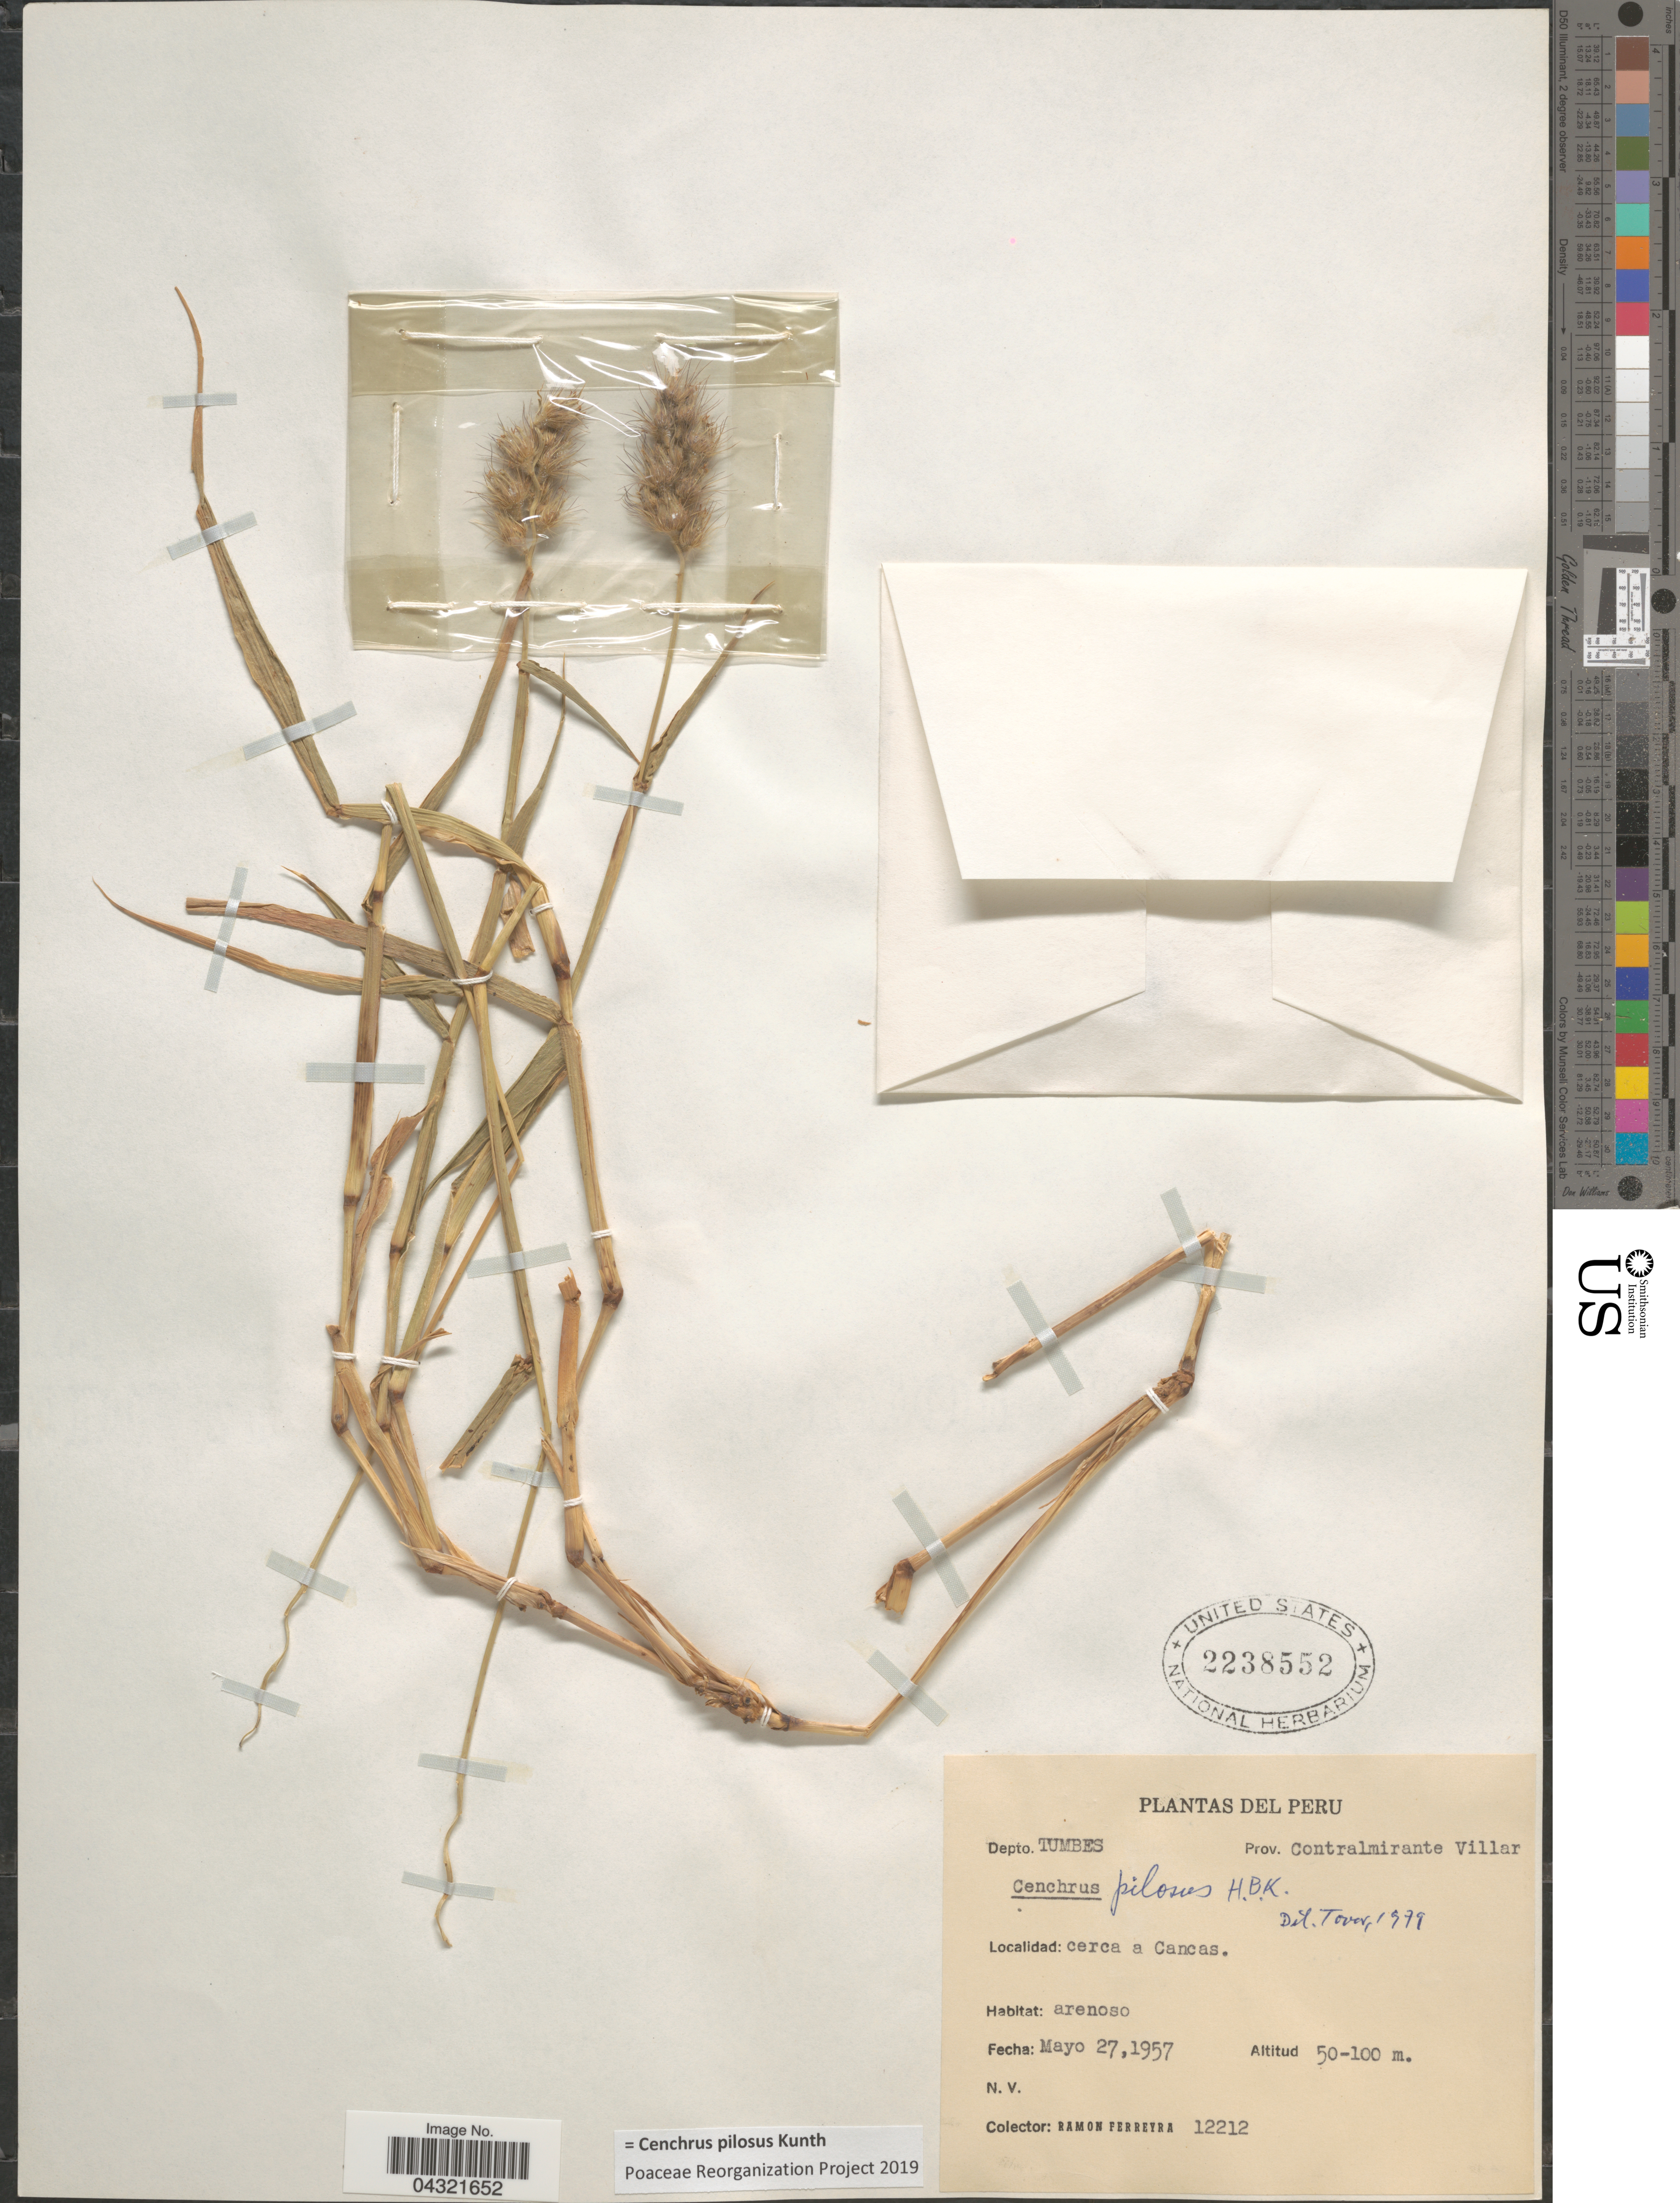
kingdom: Plantae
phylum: Tracheophyta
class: Liliopsida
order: Poales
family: Poaceae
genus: Cenchrus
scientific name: Cenchrus pilosus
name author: Kunth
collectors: R. A. Ferreyra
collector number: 12212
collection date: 1957-05-27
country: Peru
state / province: Tumbes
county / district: Contralmirante Villar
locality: Depto. Tumbes. Prov. Contralmirante Villar. Cerca a Cancas.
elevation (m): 50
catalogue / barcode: US 2238552